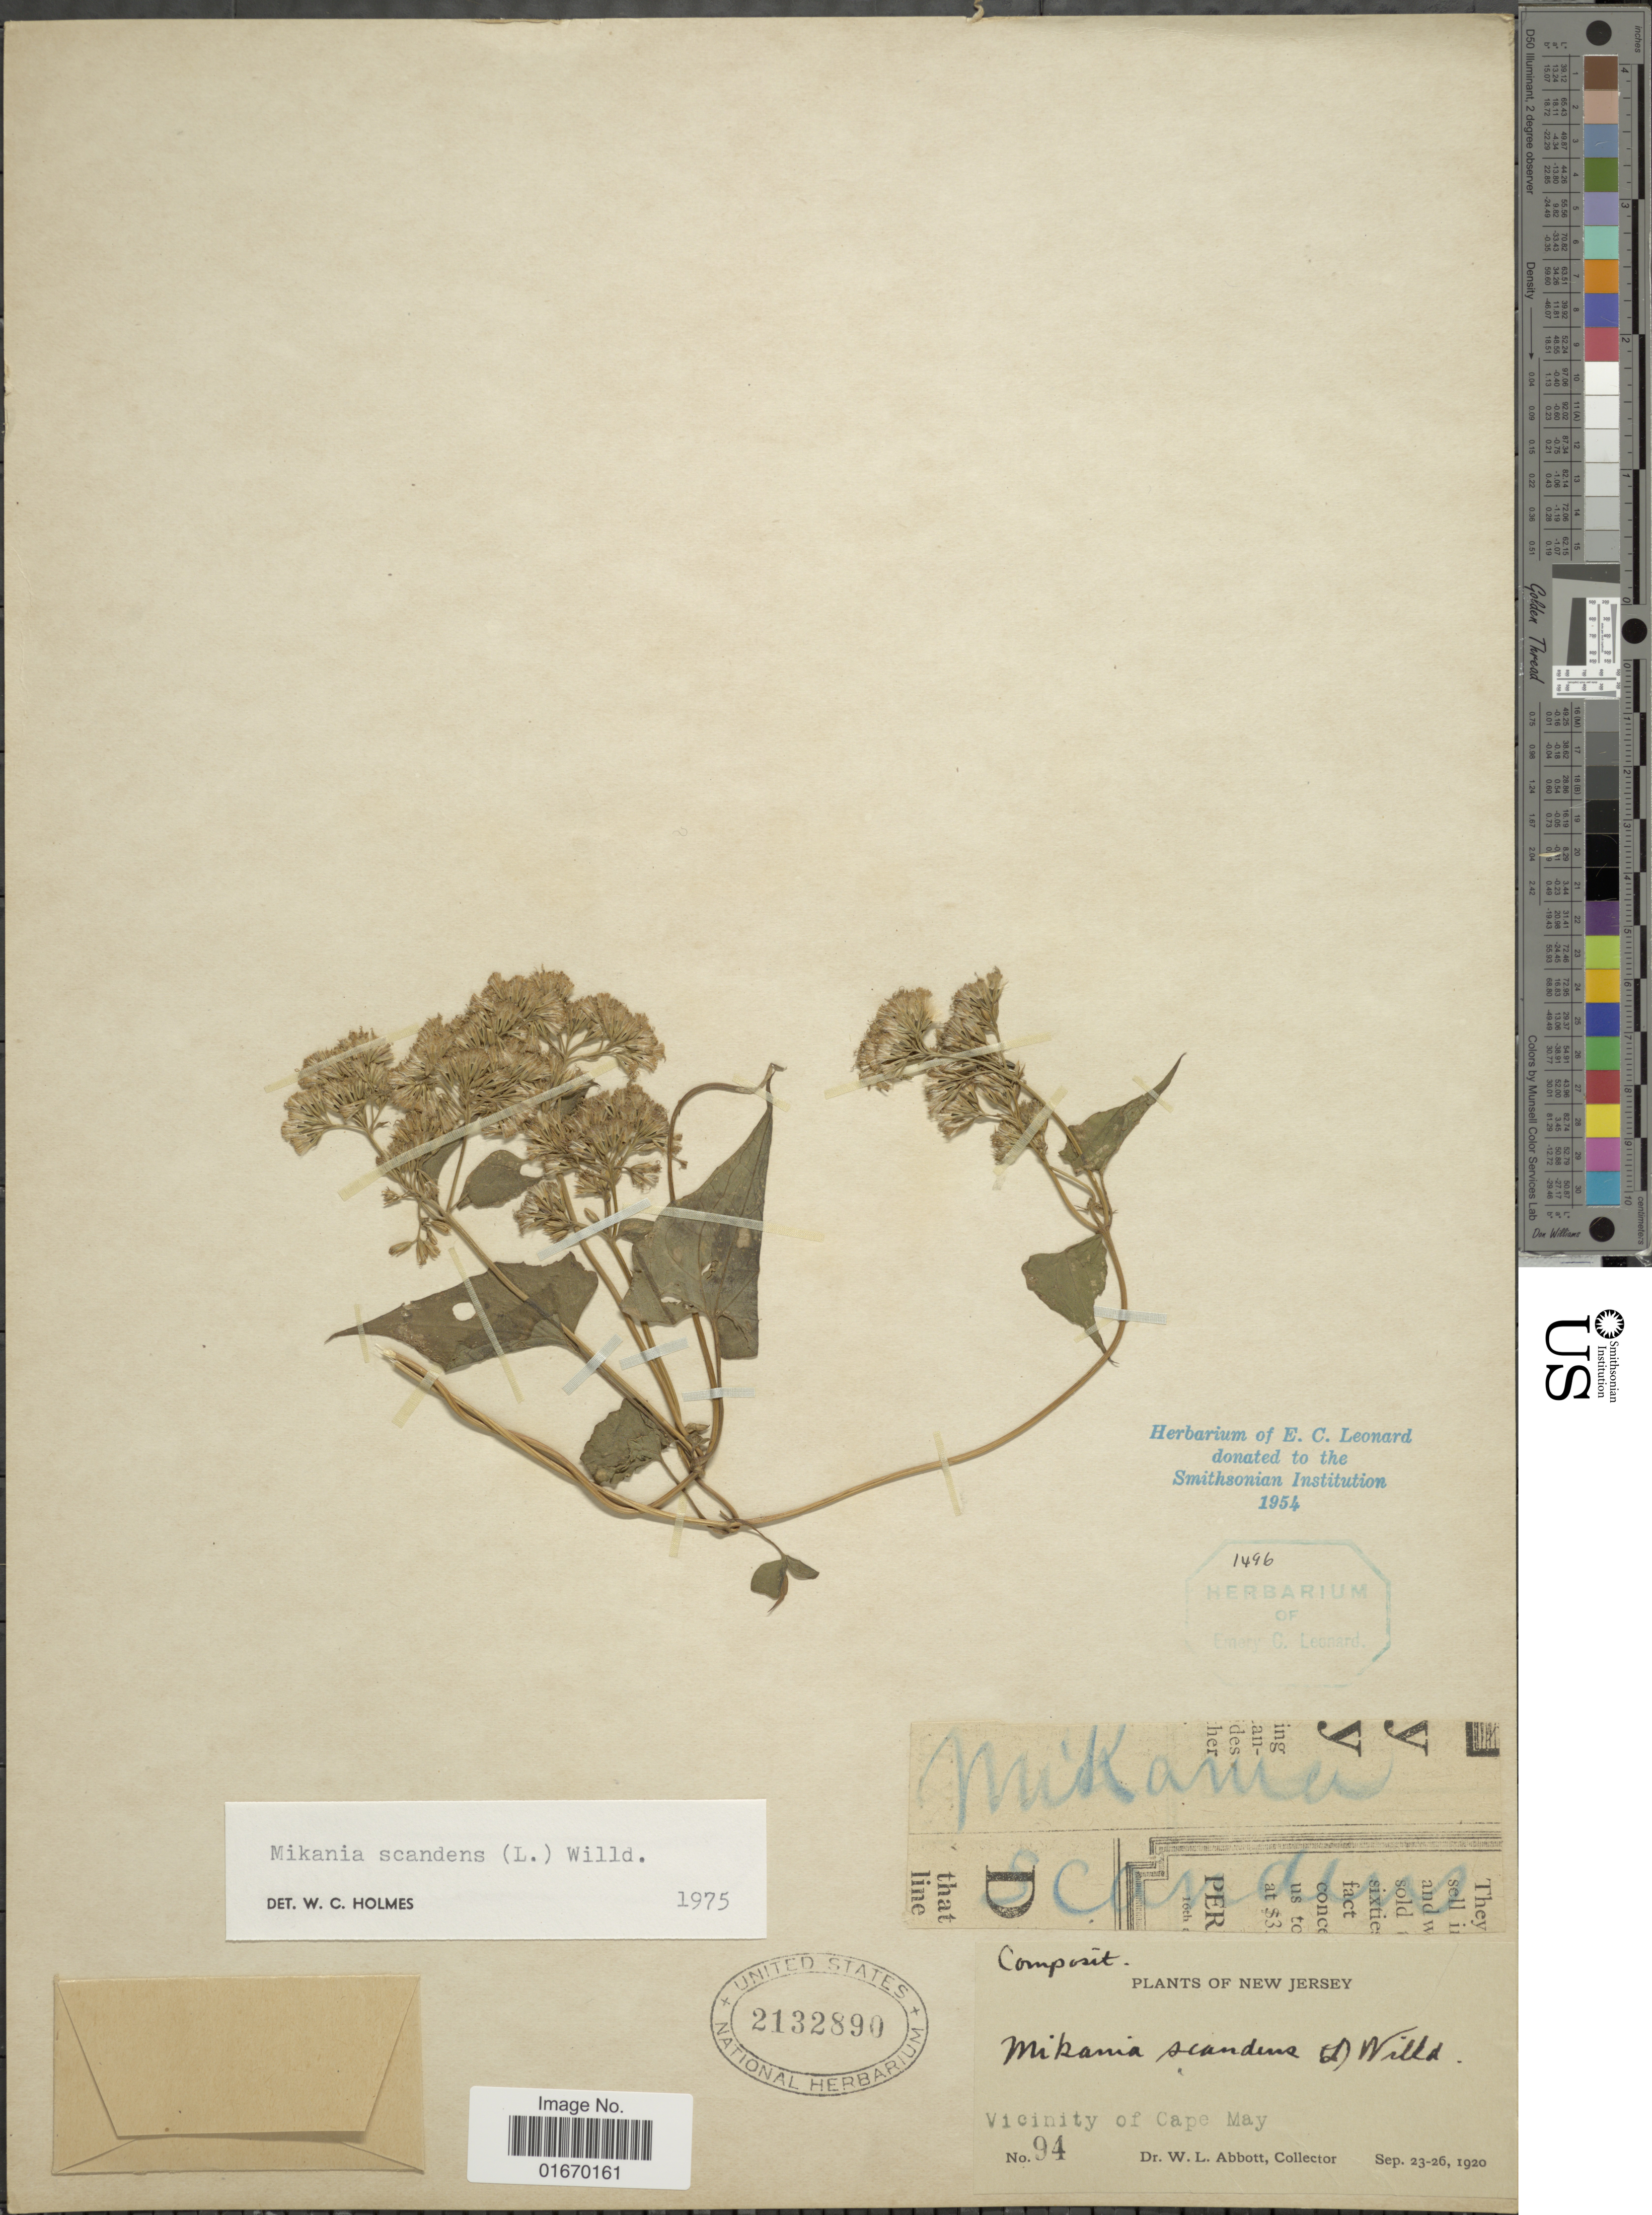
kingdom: Plantae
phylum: Tracheophyta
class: Magnoliopsida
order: Asterales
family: Asteraceae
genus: Mikania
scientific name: Mikania scandens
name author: (L.) Willd.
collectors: W. L. Abbott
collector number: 94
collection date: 1920-09-23/1920-09-26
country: United States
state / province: New Jersey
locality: Vicinity of Cape May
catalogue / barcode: US 2132890